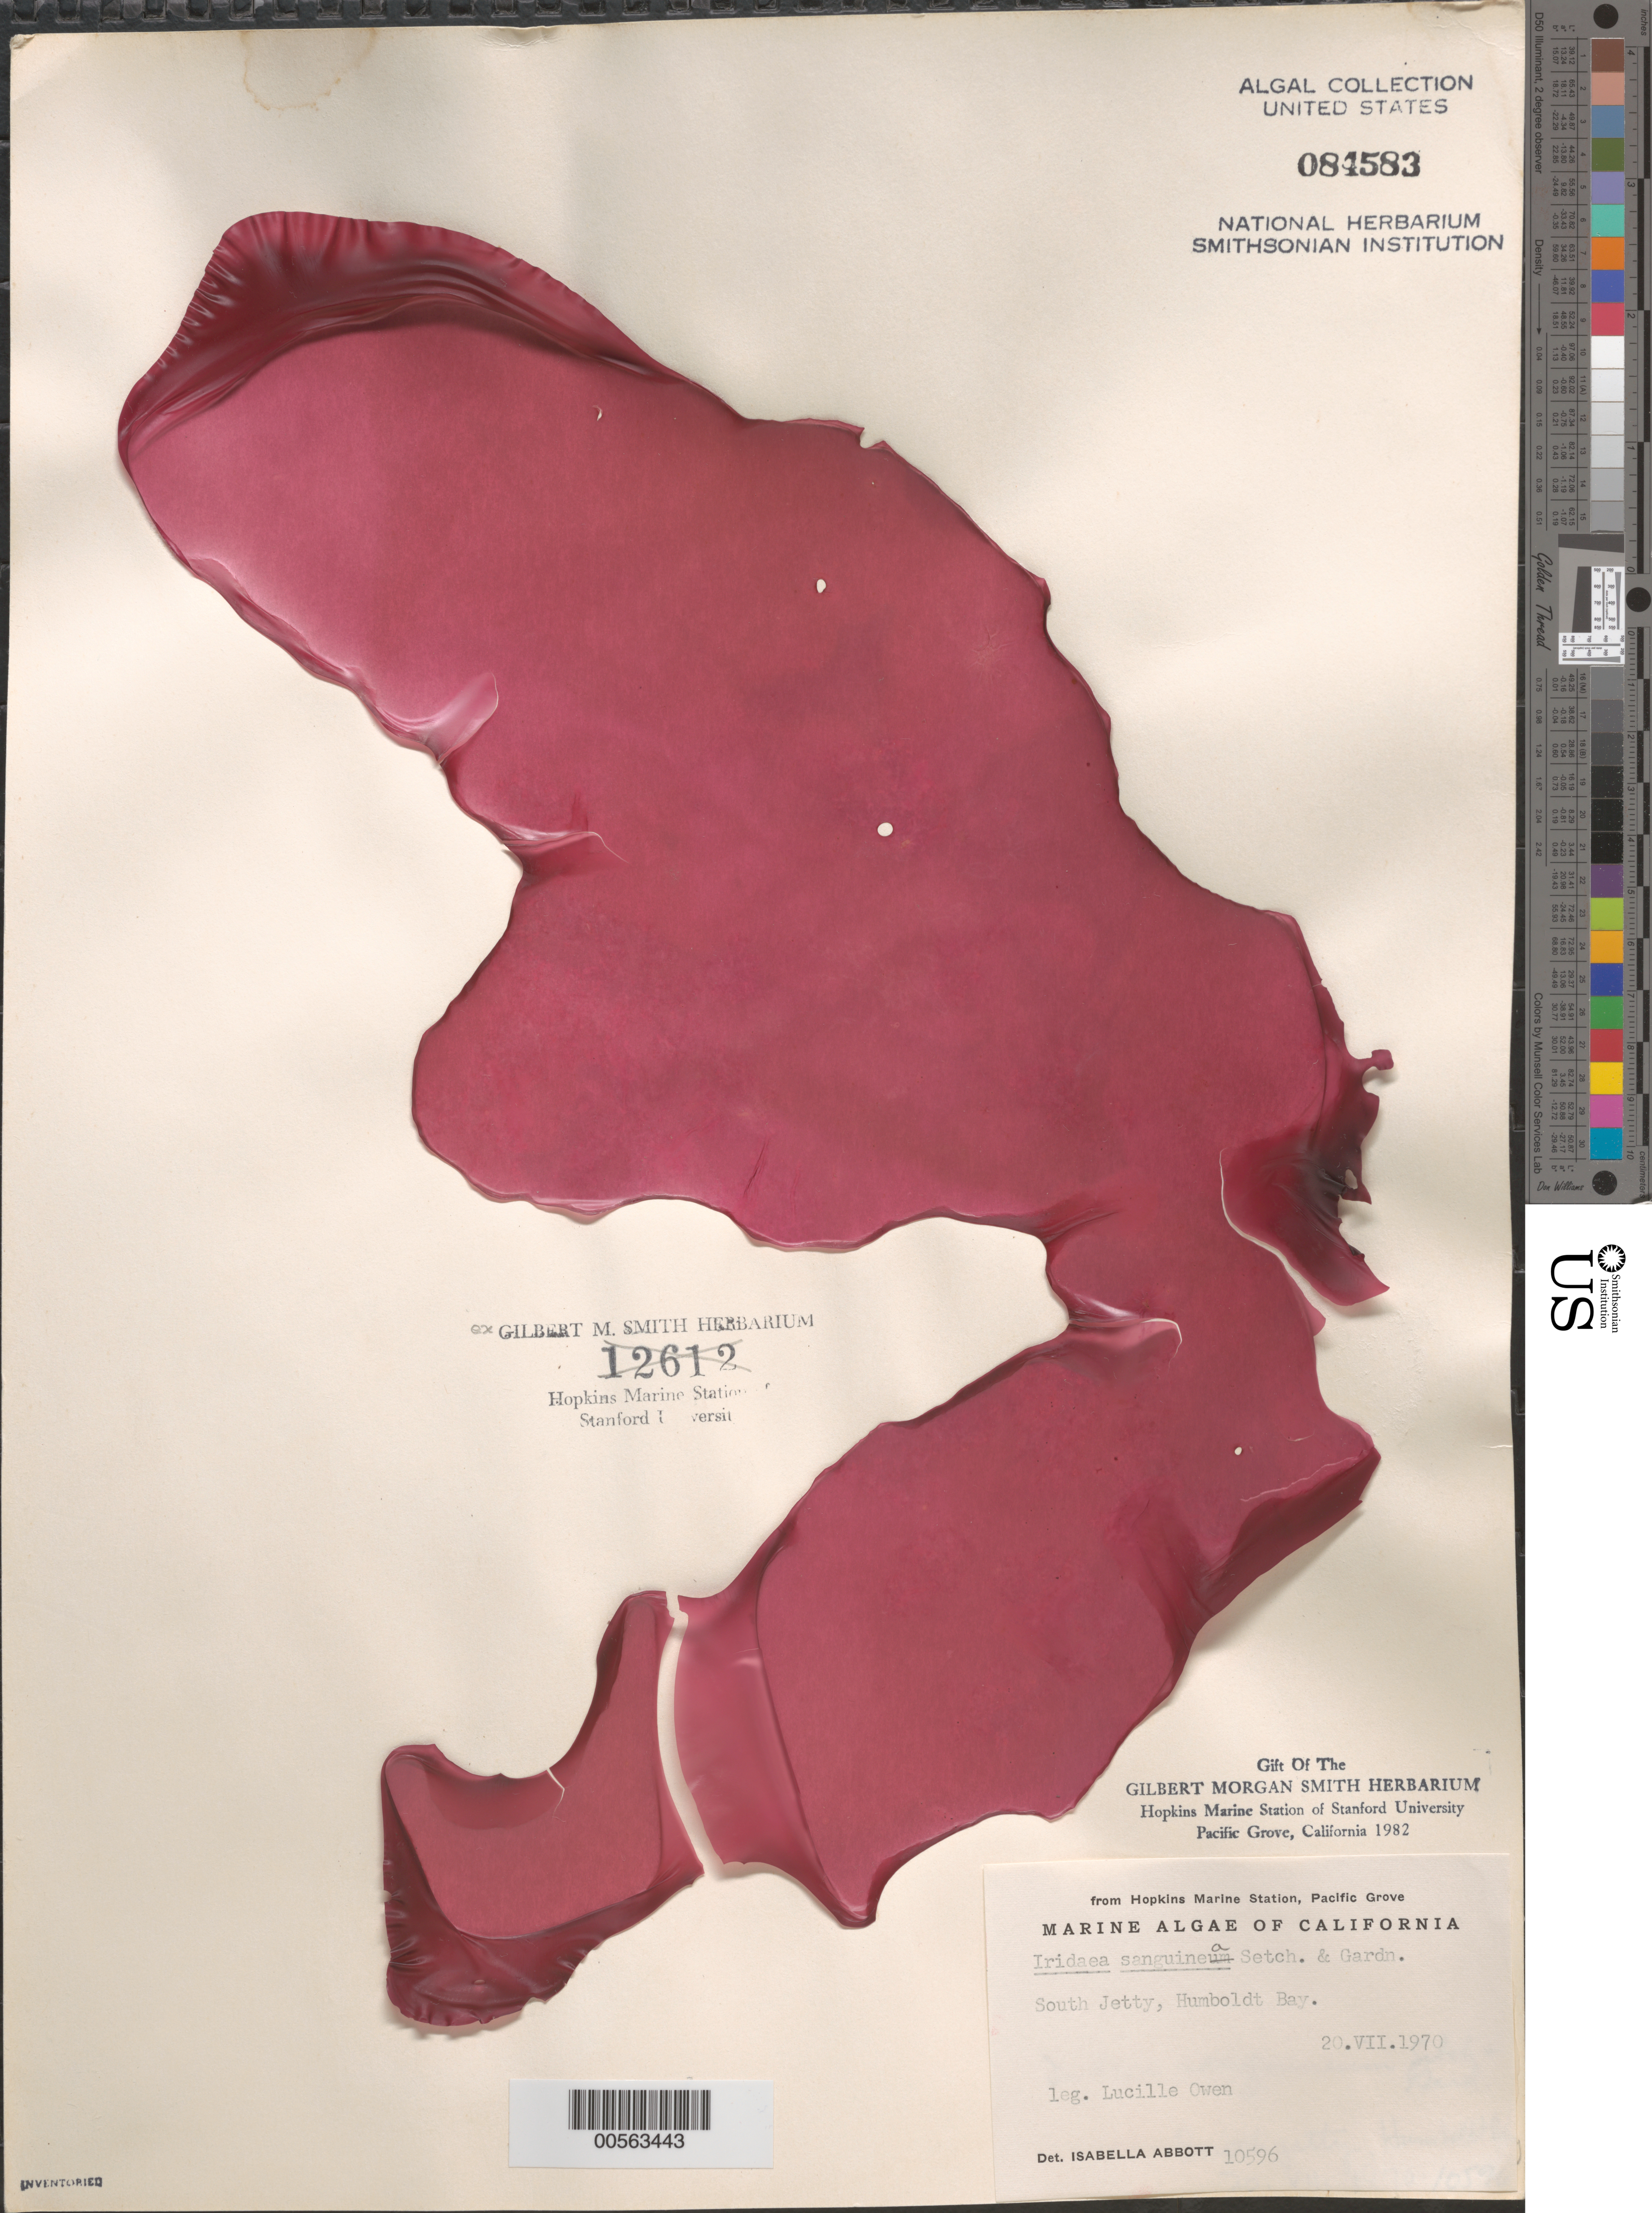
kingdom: Plantae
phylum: Rhodophyta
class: Florideophyceae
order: Gigartinales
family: Gigartinaceae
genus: Mazzaella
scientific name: Mazzaella sanguinea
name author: (Setchell & N.L. Gardner) Hommersand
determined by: Algae name updating Project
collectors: L. Owen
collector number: IAA 10596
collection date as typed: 20 Jul 1970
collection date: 1970-07-20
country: United States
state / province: California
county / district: Humboldt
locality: Humboldt Bay, South Jetty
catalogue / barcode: US 84583